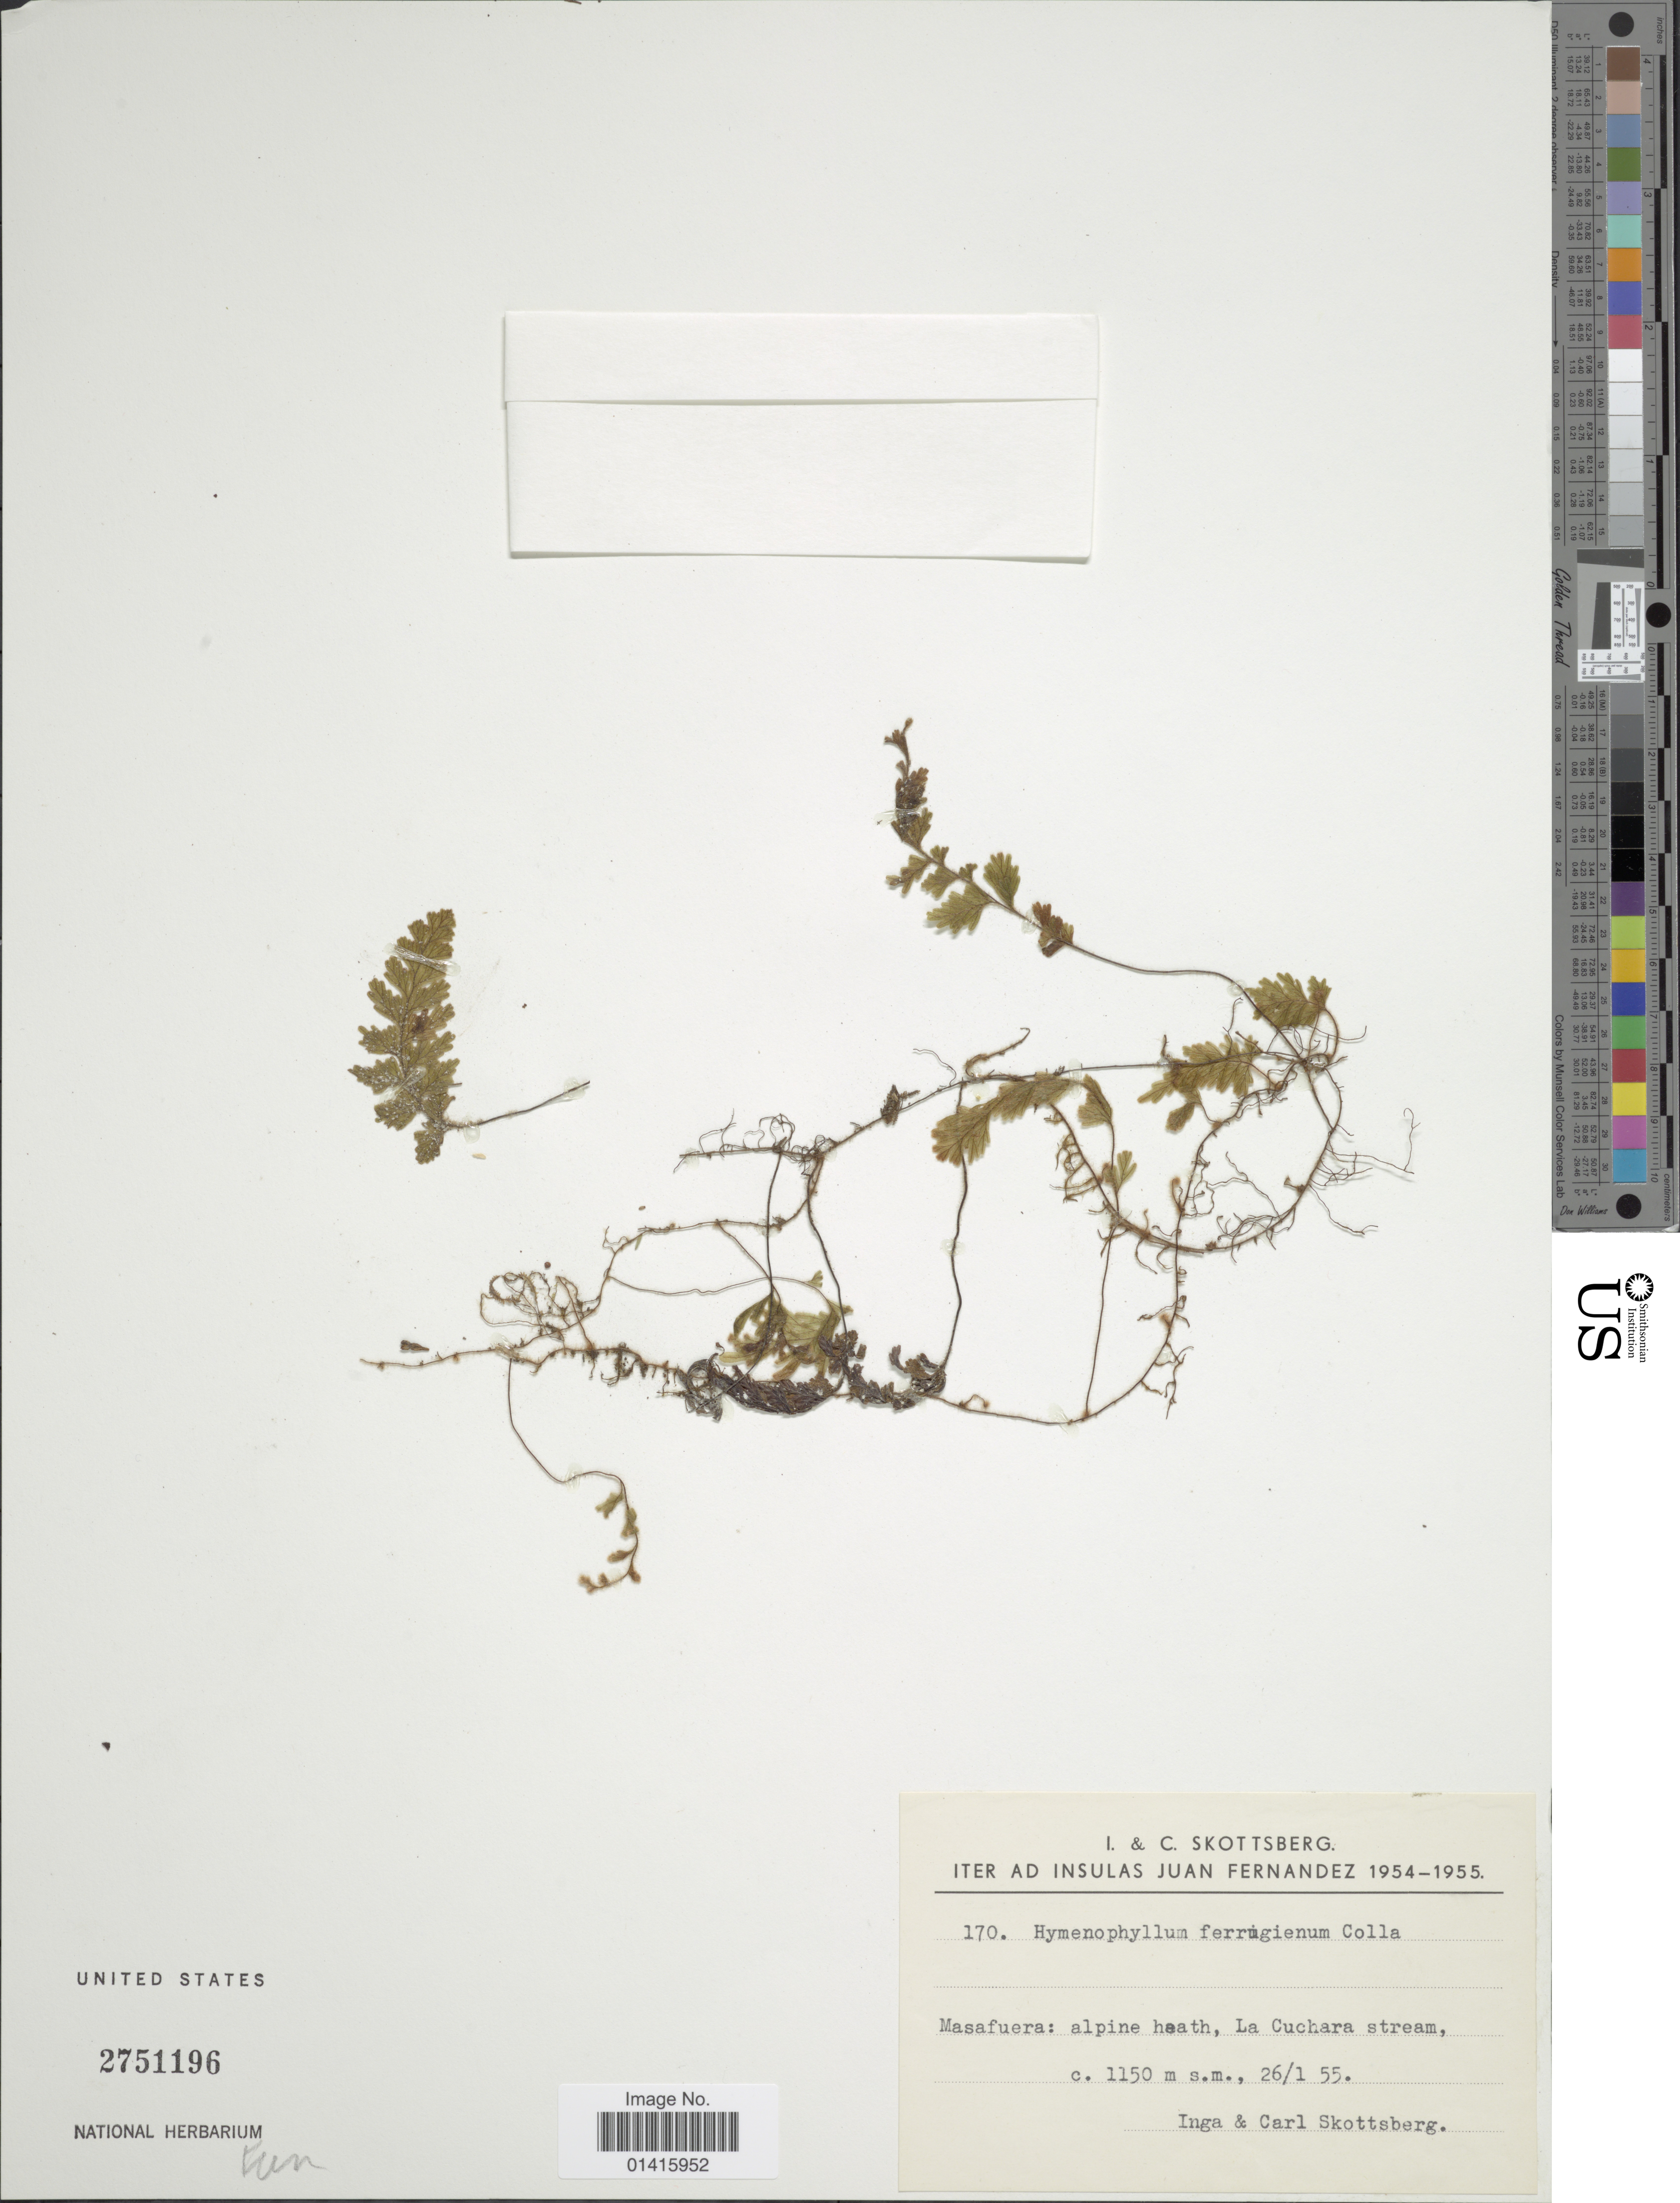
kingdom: Plantae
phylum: Tracheophyta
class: Polypodiopsida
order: Hymenophyllales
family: Hymenophyllaceae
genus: Hymenophyllum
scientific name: Hymenophyllum ferrugineum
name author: Colla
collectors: I. Skottsberg & C. Skottsberg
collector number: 170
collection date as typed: Transcribed d/m/y: 26/1/55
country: Chile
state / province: Valparaíso (V)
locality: Iter ad insulas Juan Fernandez, Masafuera: alpine heath, La Cuchara stream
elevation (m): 1150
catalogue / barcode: US 2751196